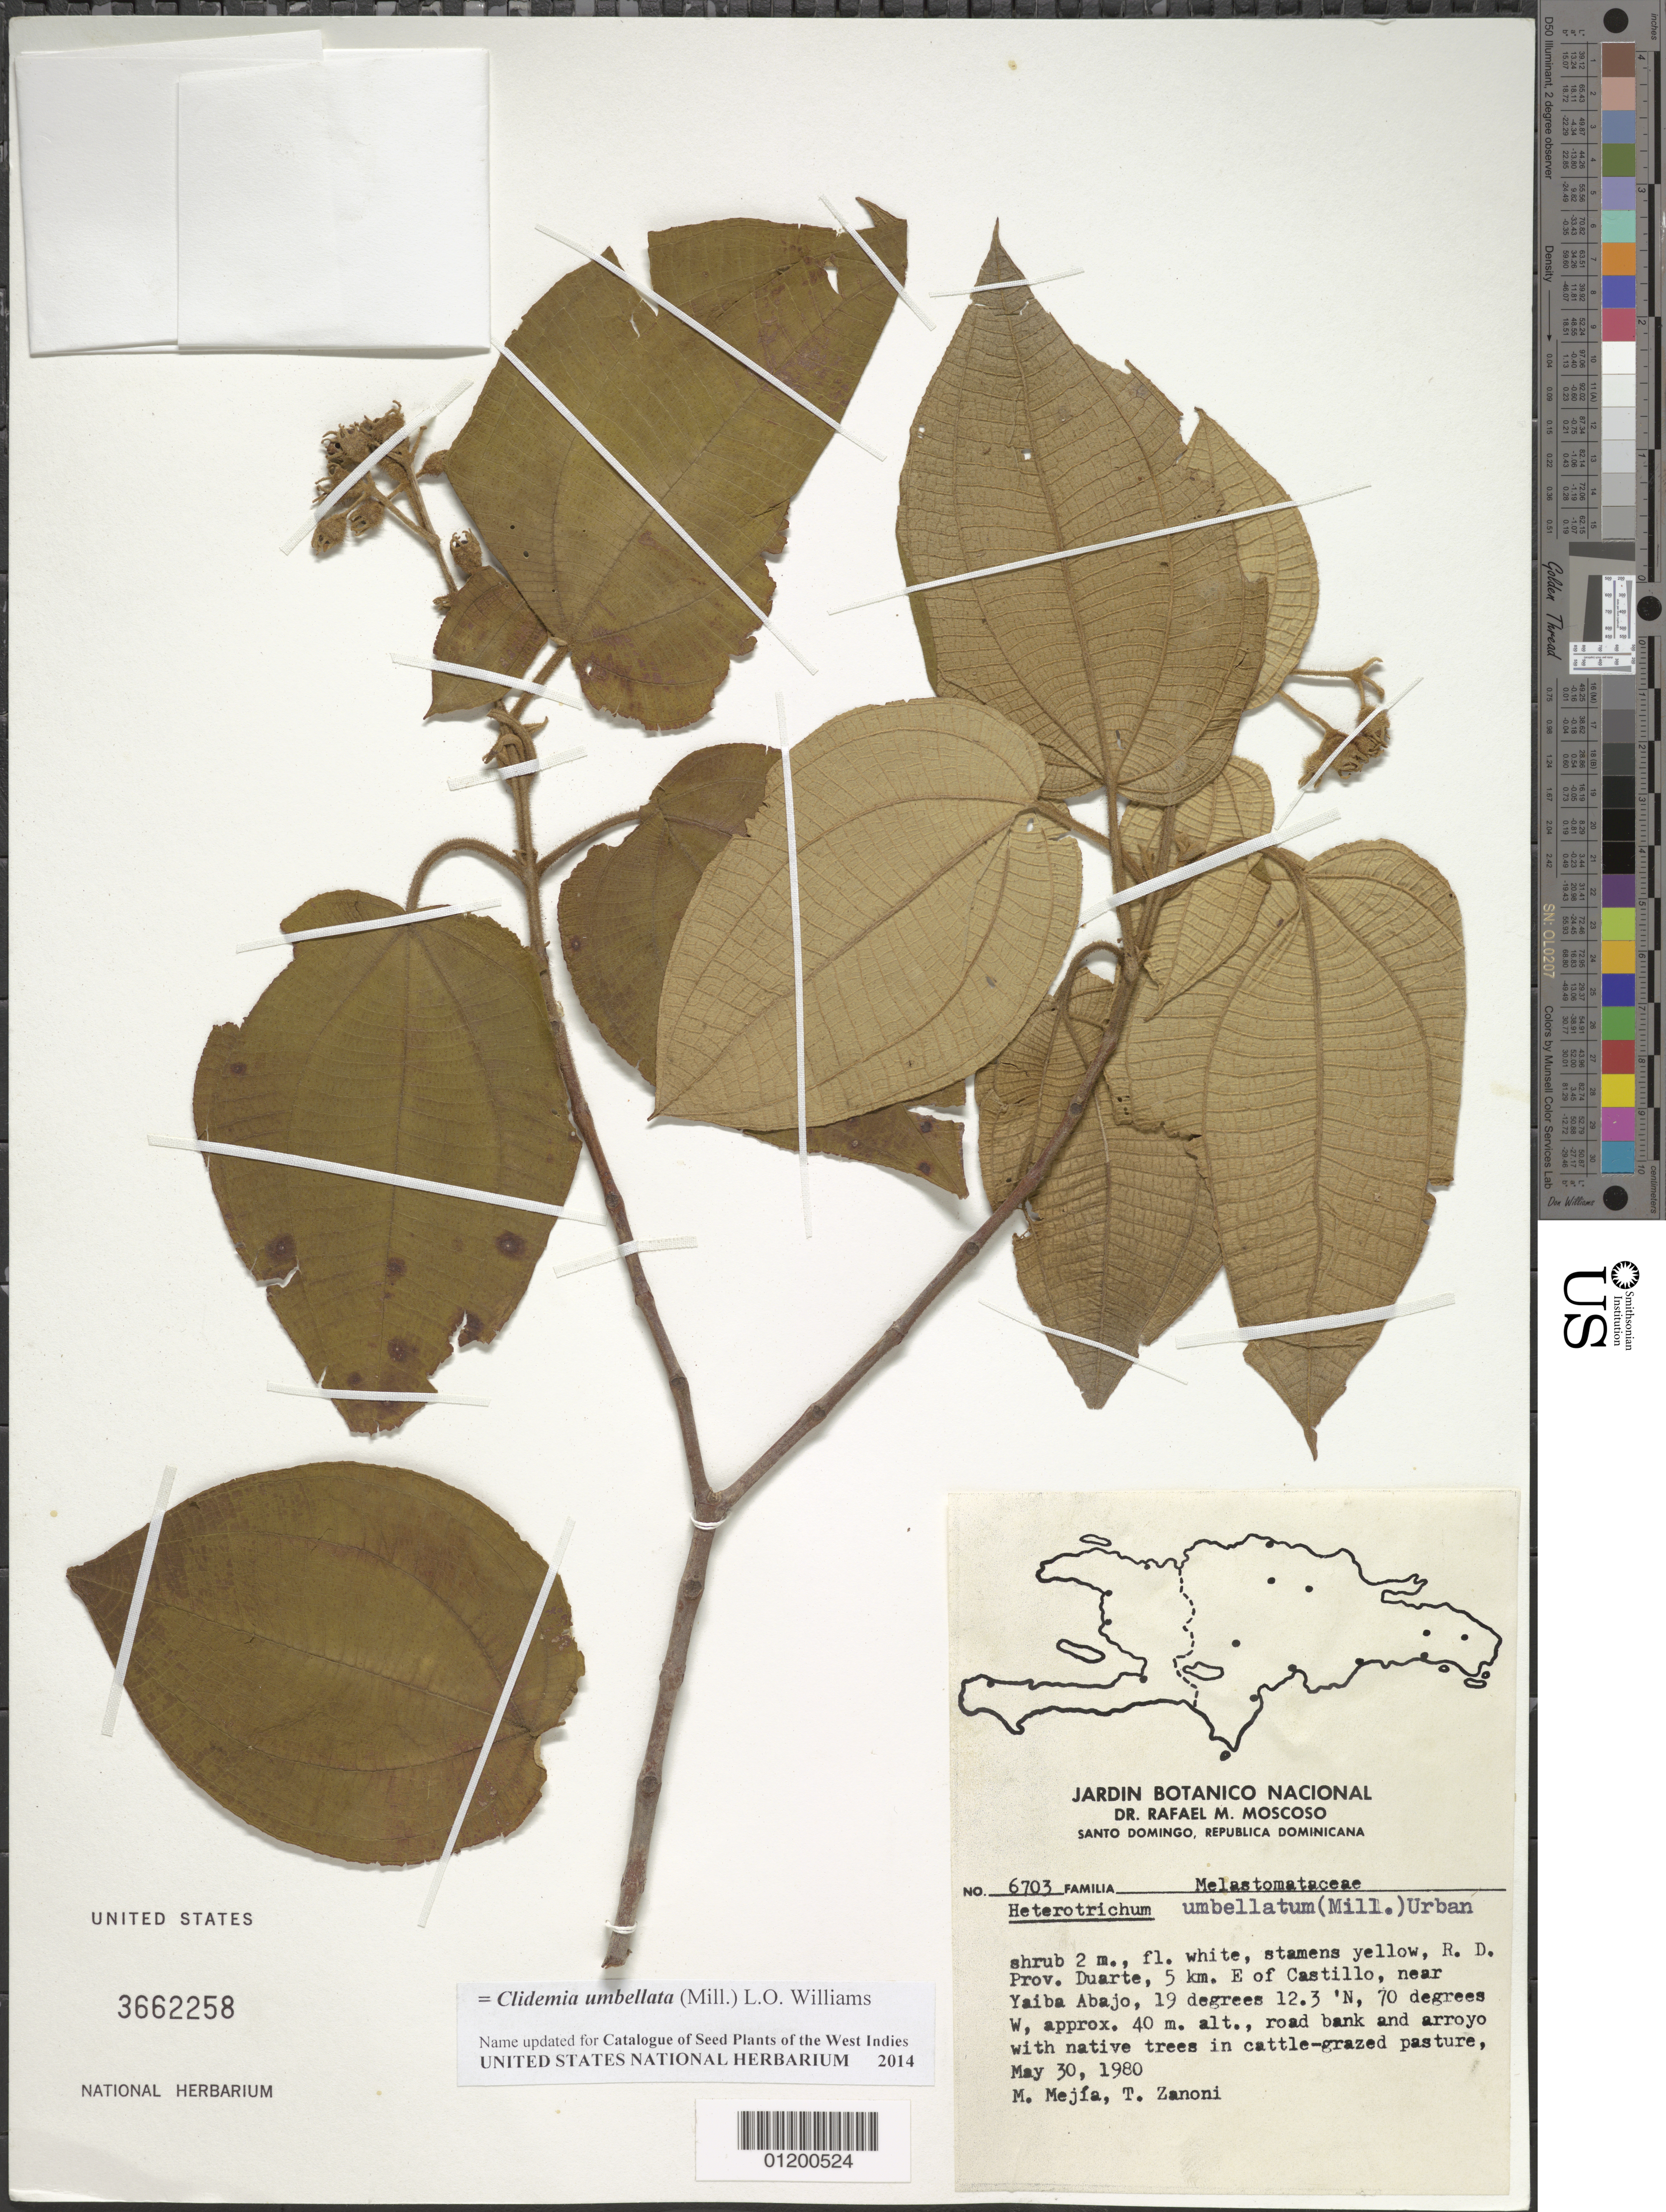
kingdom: Plantae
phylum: Tracheophyta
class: Magnoliopsida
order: Myrtales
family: Melastomataceae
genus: Heterotrichum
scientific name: Heterotrichum umbellatum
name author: (Mill.) Urb.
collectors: M. Mejia & T. A. Zanoni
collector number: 6703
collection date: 1980-05-30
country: Dominican Republic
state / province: Duarte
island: Hispaniola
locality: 5 km E of Castillo, near Yaiba Abajo.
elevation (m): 40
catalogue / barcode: US 3662258